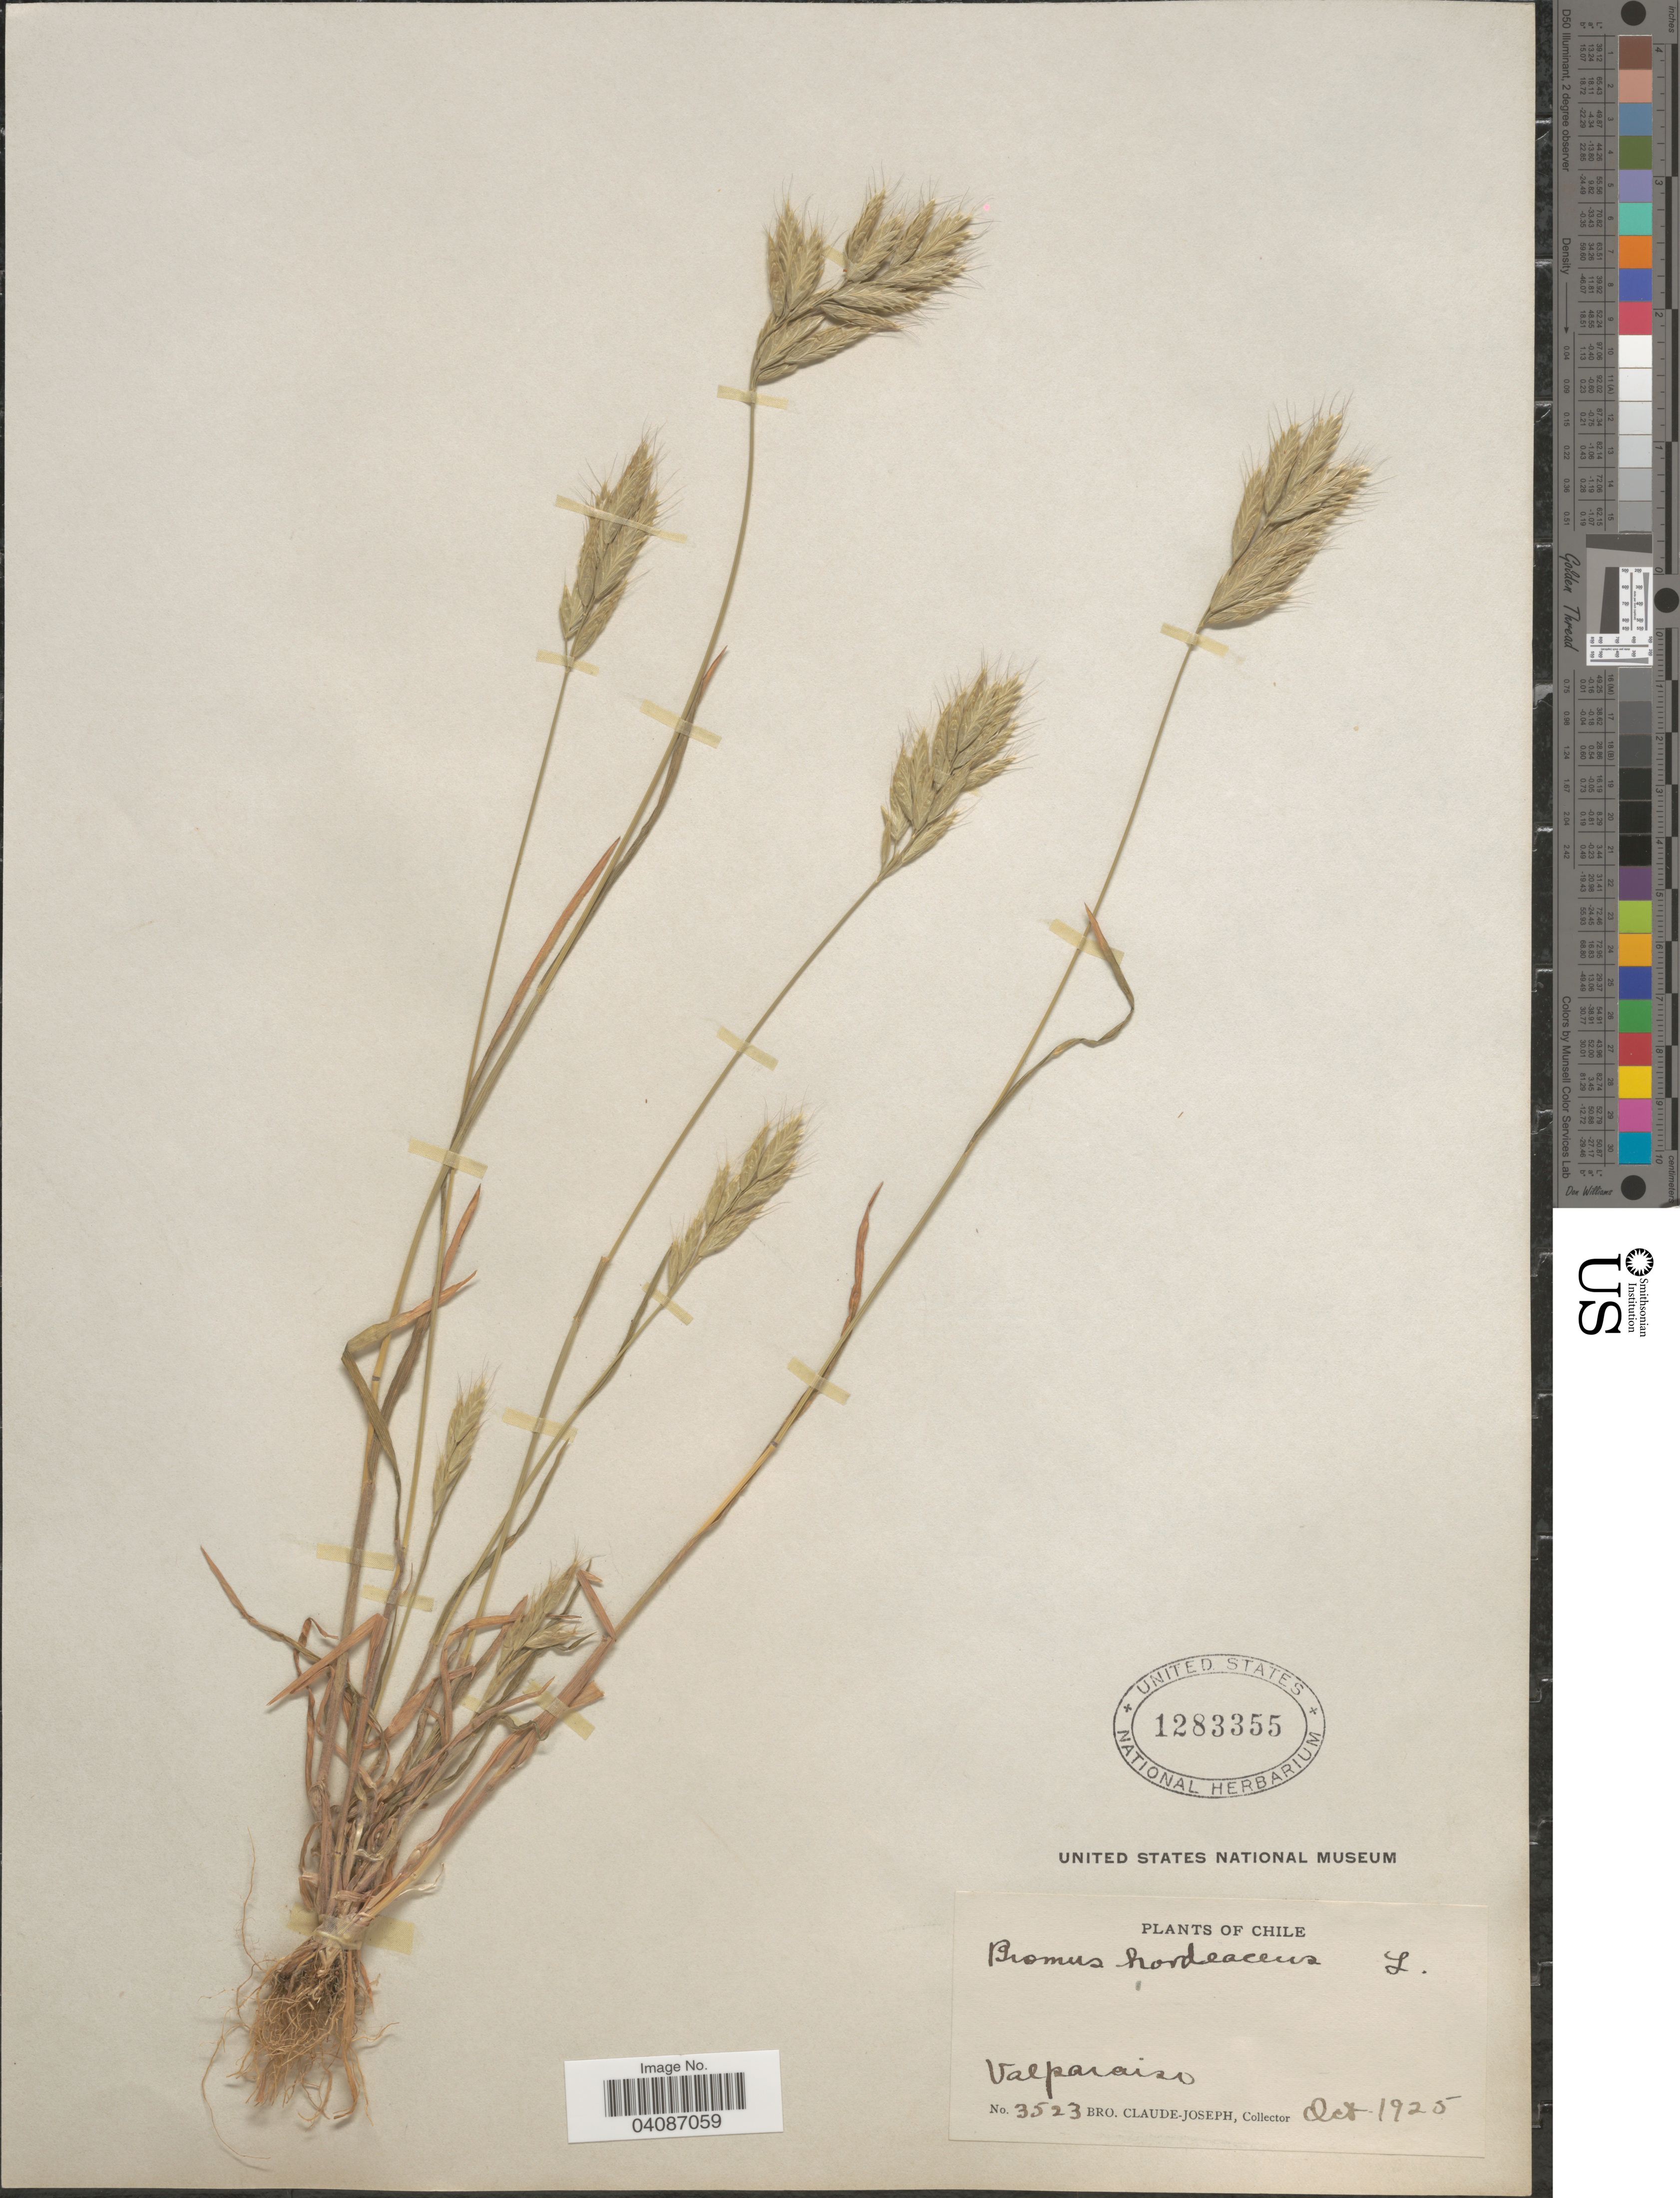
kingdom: Plantae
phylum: Tracheophyta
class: Liliopsida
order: Poales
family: Poaceae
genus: Bromus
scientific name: Bromus hordeaceus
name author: L.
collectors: Bro. Claude-Joseph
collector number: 3523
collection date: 1925-10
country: Chile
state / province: Valparaíso (V)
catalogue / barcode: US 1283355